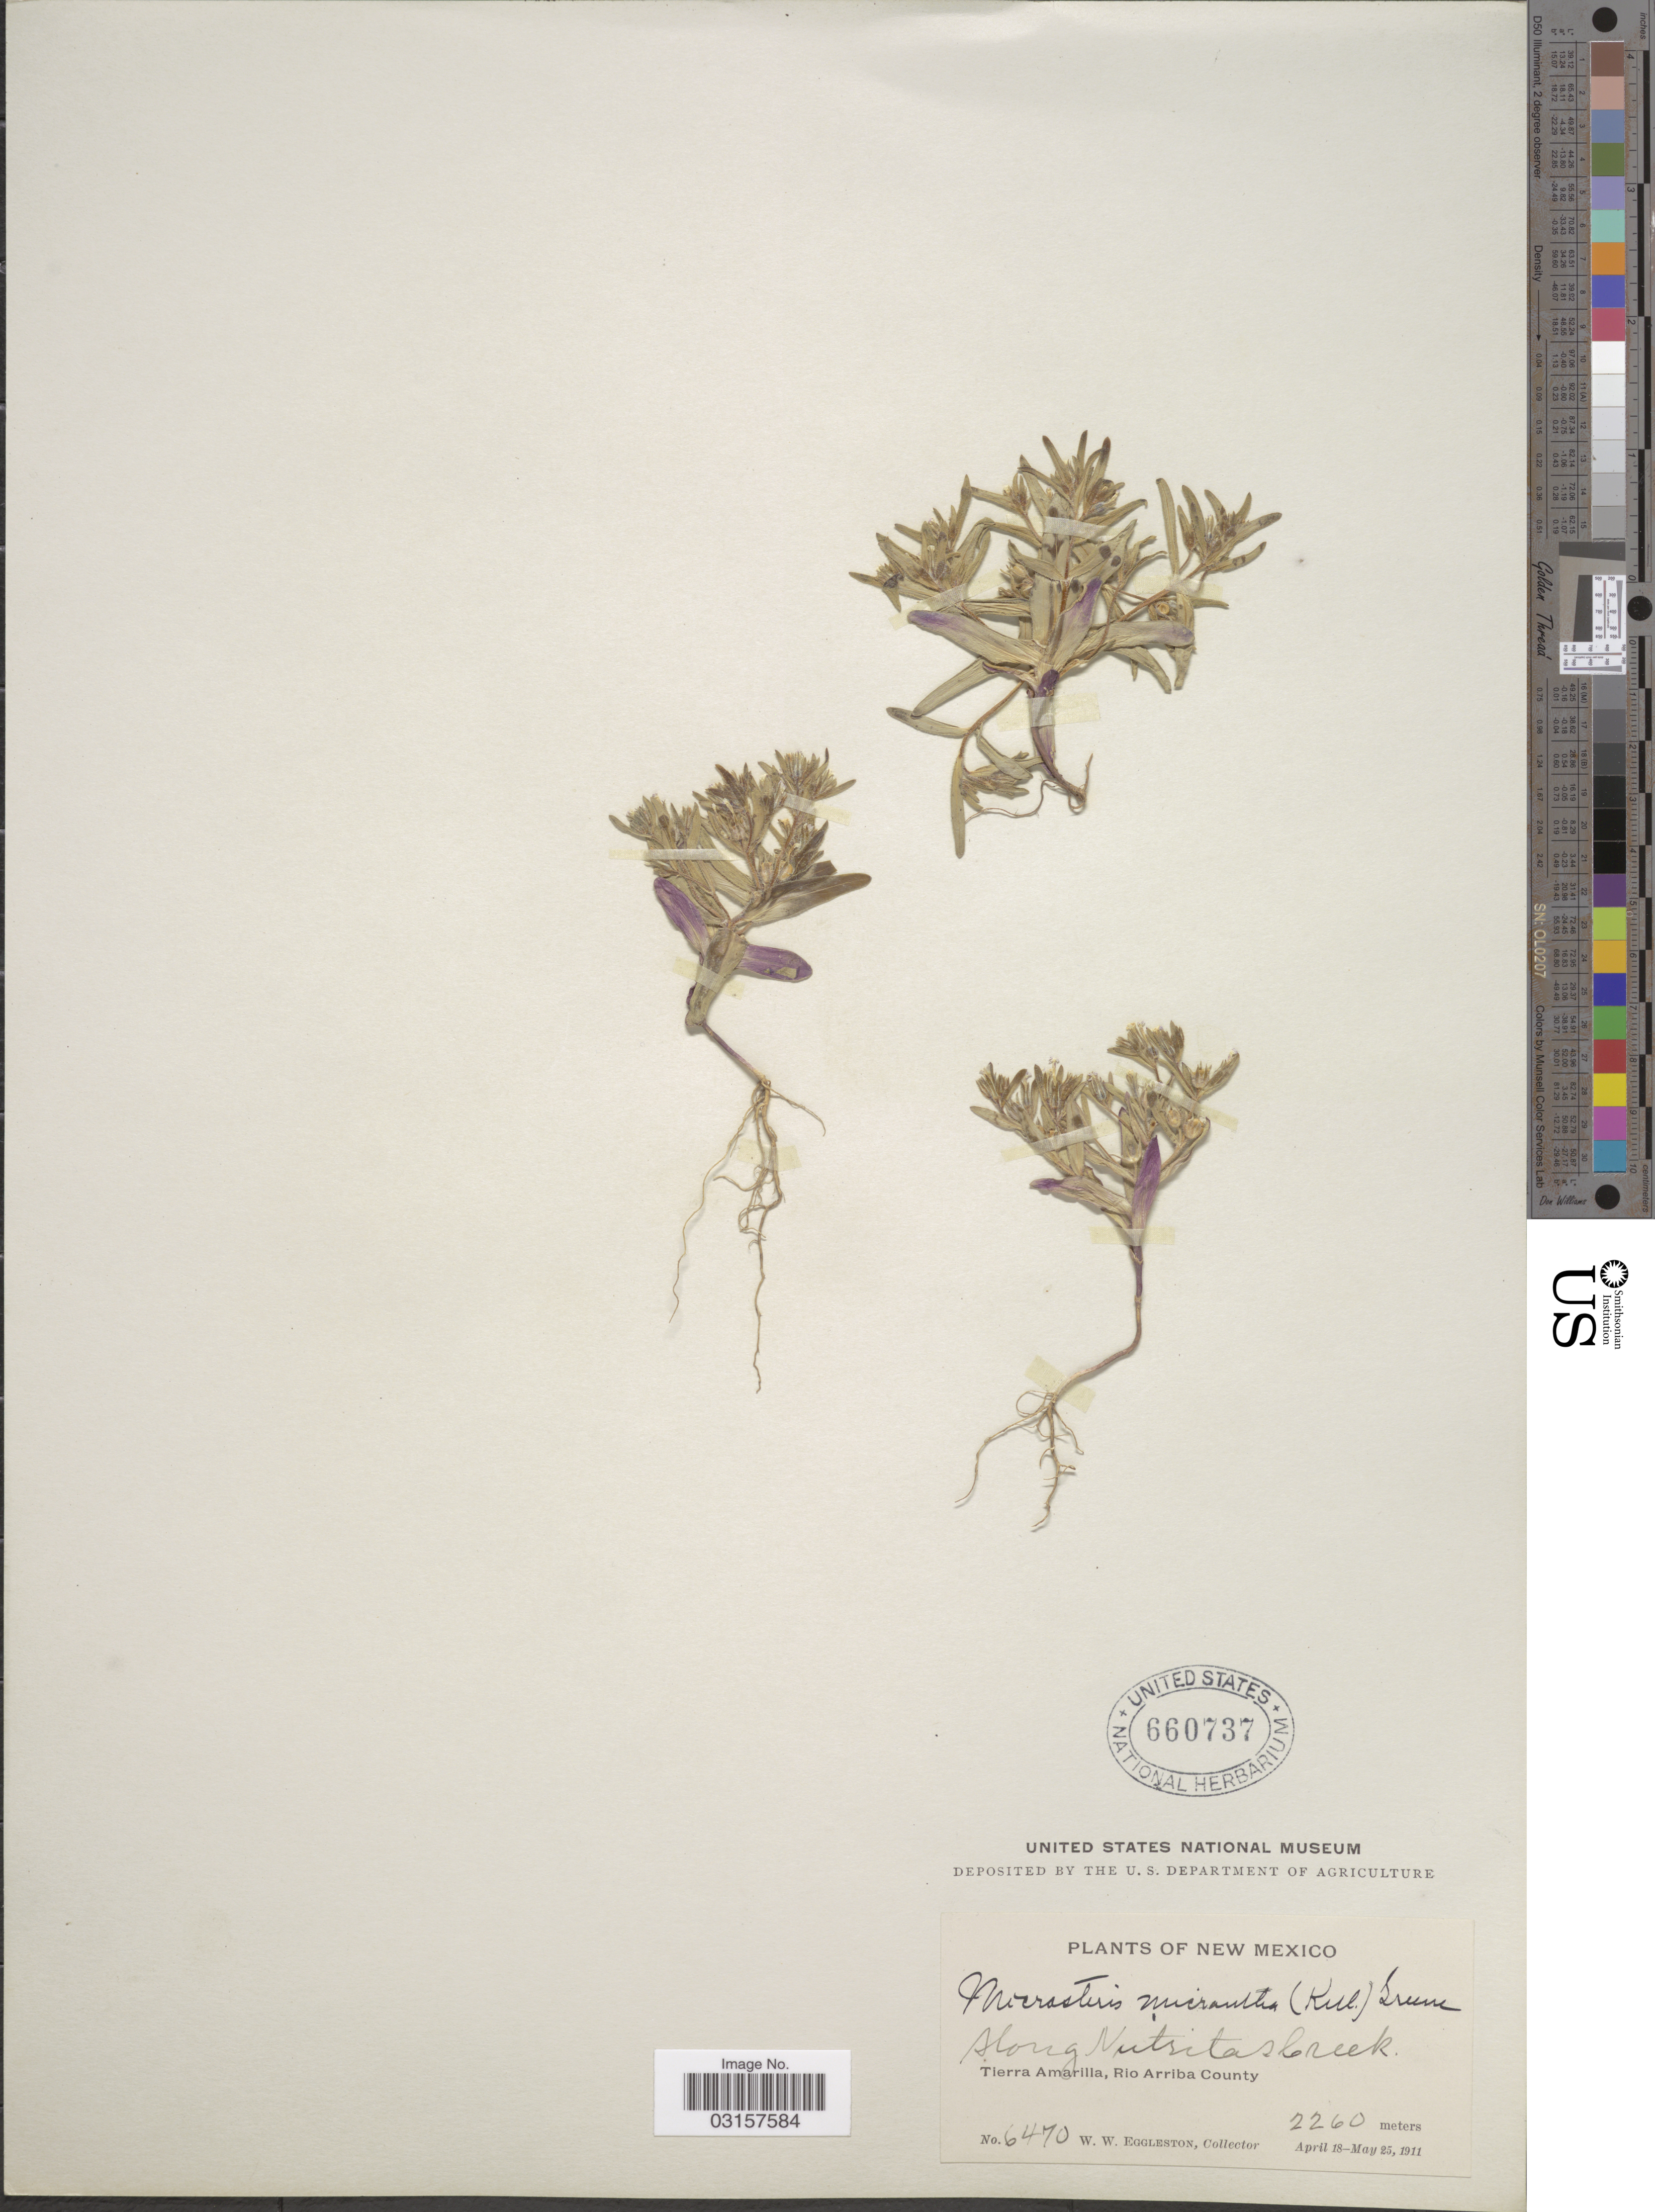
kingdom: Plantae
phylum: Tracheophyta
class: Magnoliopsida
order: Ericales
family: Polemoniaceae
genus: Microsteris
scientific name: Microsteris gracilis var. gracilis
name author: (Hook.) Greene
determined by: (US) Smithsonian Institution - National Museum of Natural History - Department of Botany (UNITED STATES)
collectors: W. W. Eggleston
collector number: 6470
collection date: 1911-04-18/1911-05-25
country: United States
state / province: New Mexico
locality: Along Nutritas Creek, Tierra Amarilla, Rio Arriba County.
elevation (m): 2260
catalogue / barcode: US 660737